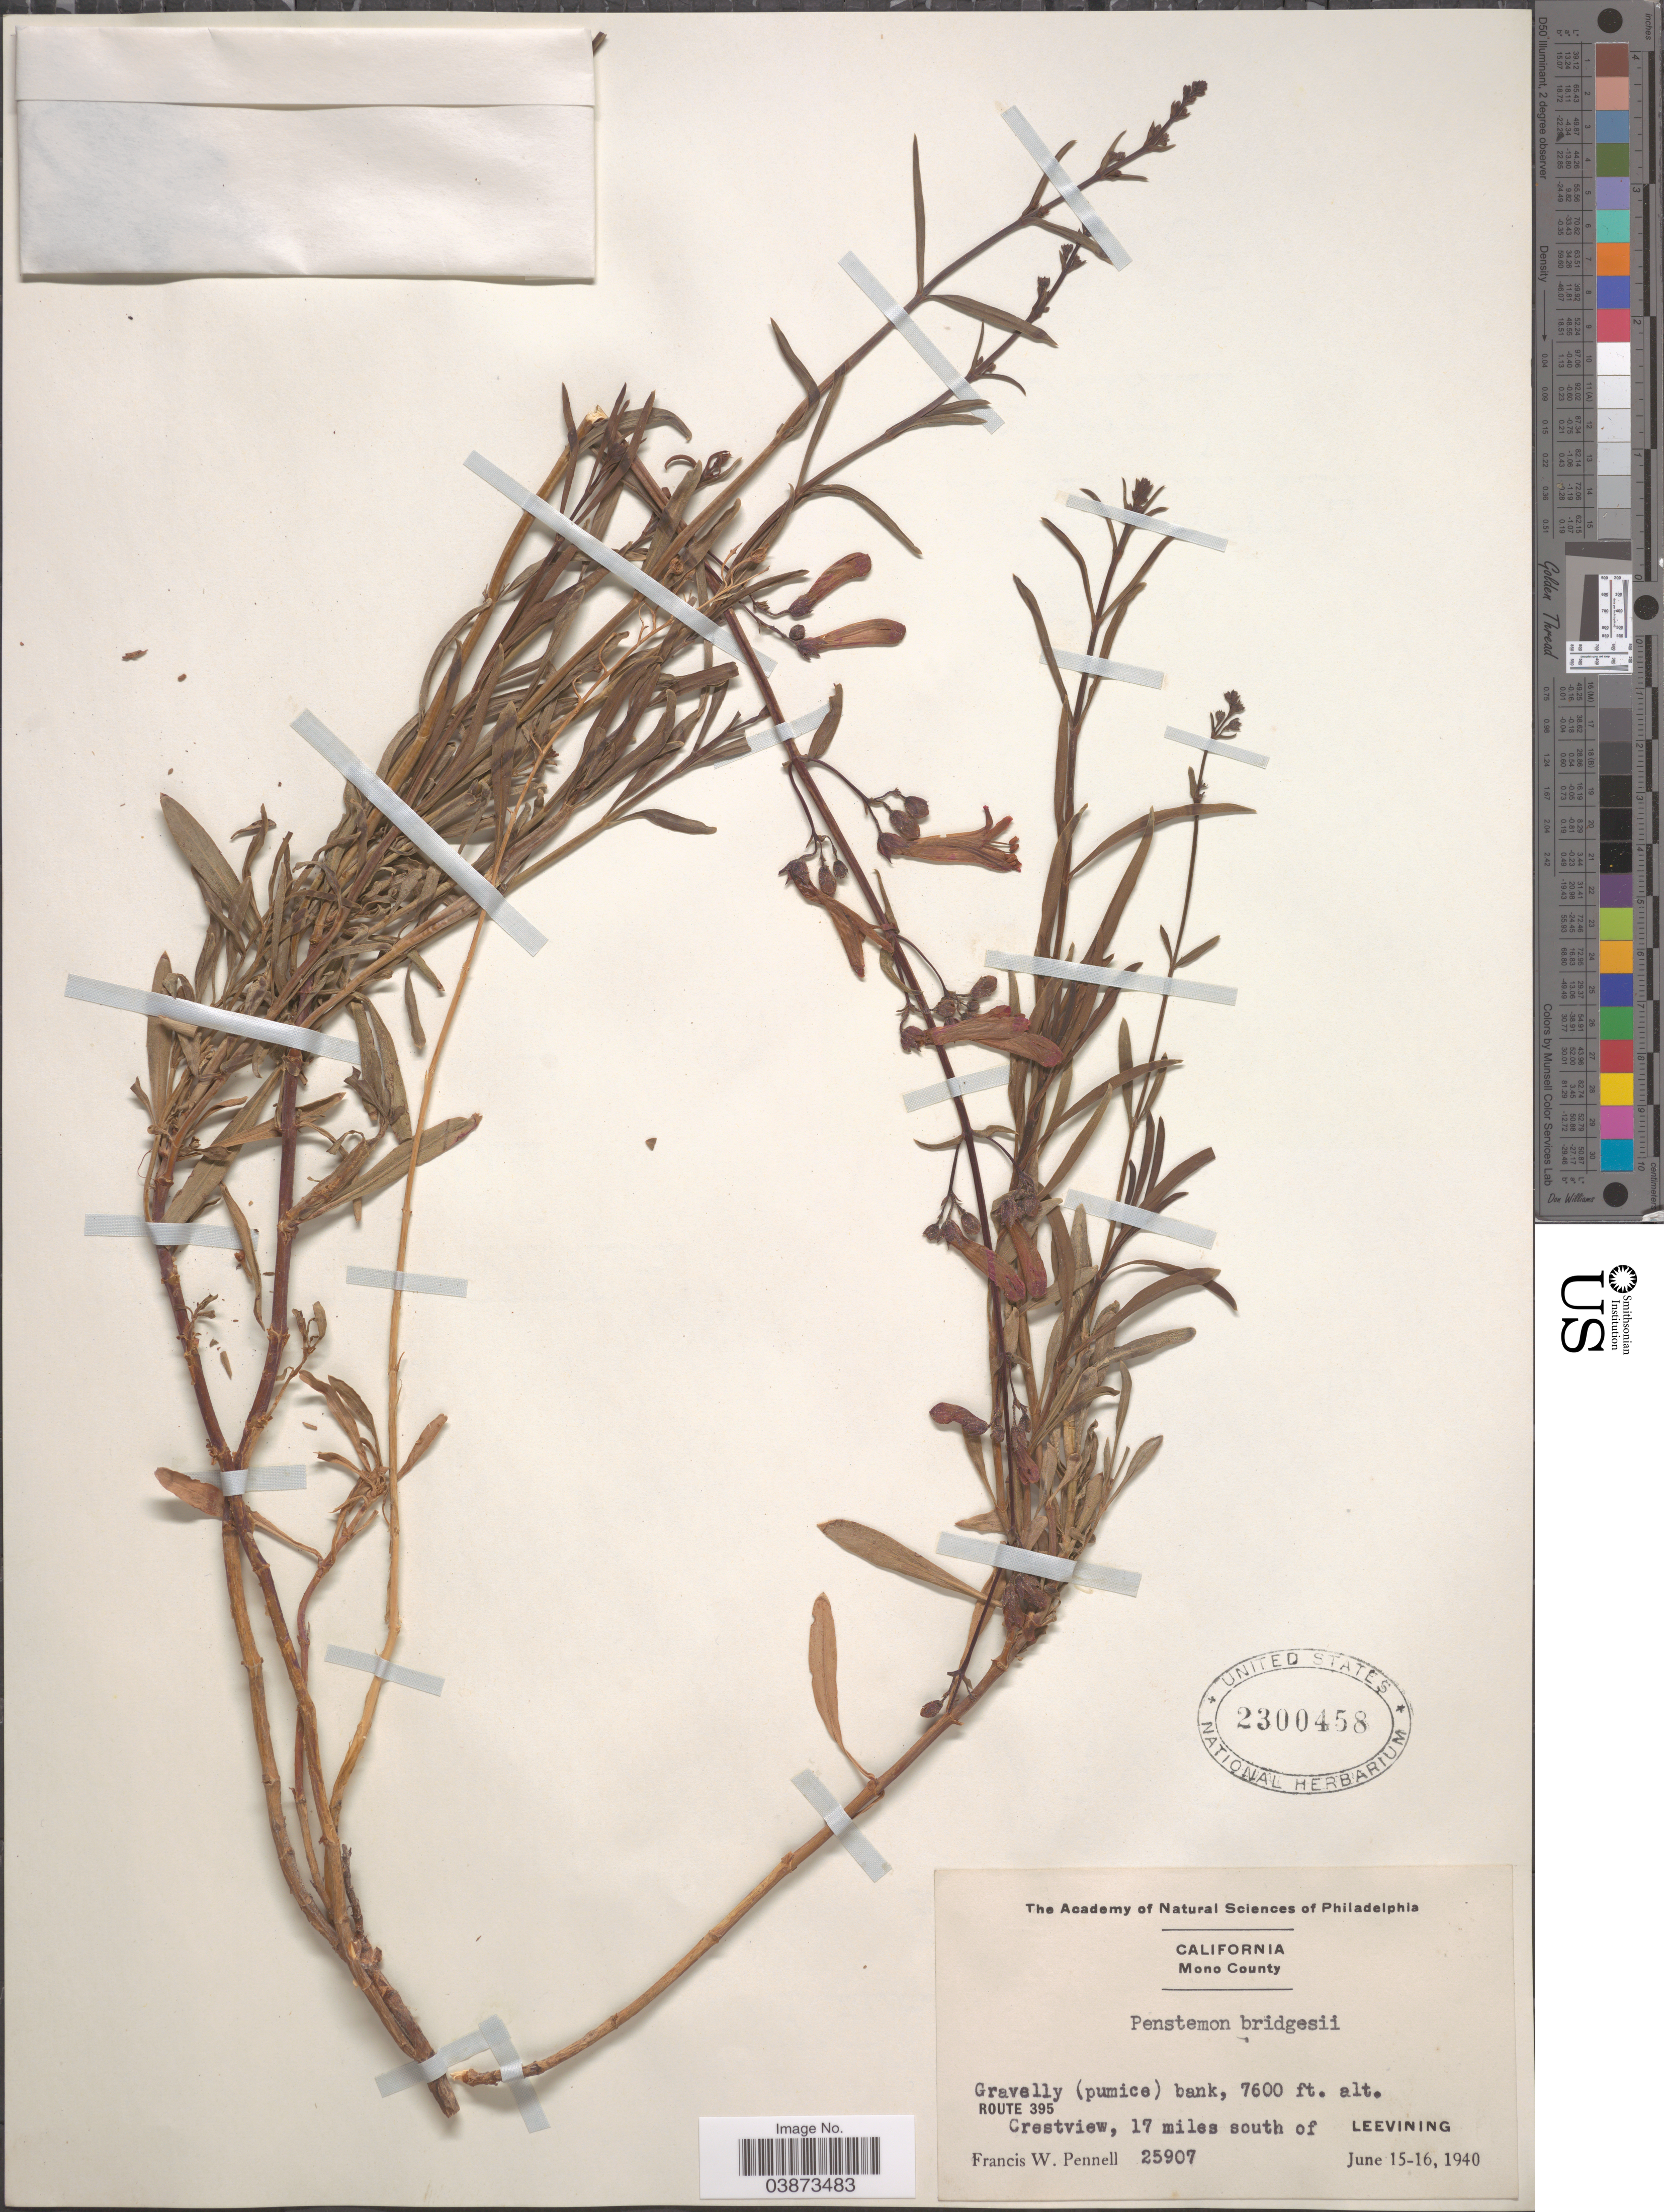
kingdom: Plantae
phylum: Tracheophyta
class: Magnoliopsida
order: Lamiales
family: Plantaginaceae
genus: Penstemon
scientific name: Penstemon bridgesii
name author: A. Gray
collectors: F. W. Pennell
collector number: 25907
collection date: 1940-06-15/1940-06-16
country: United States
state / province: California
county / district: Mono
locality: Mono County. Route 395. Crestview, 17 miles south of Leevining.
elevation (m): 2316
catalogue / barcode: US 2300458